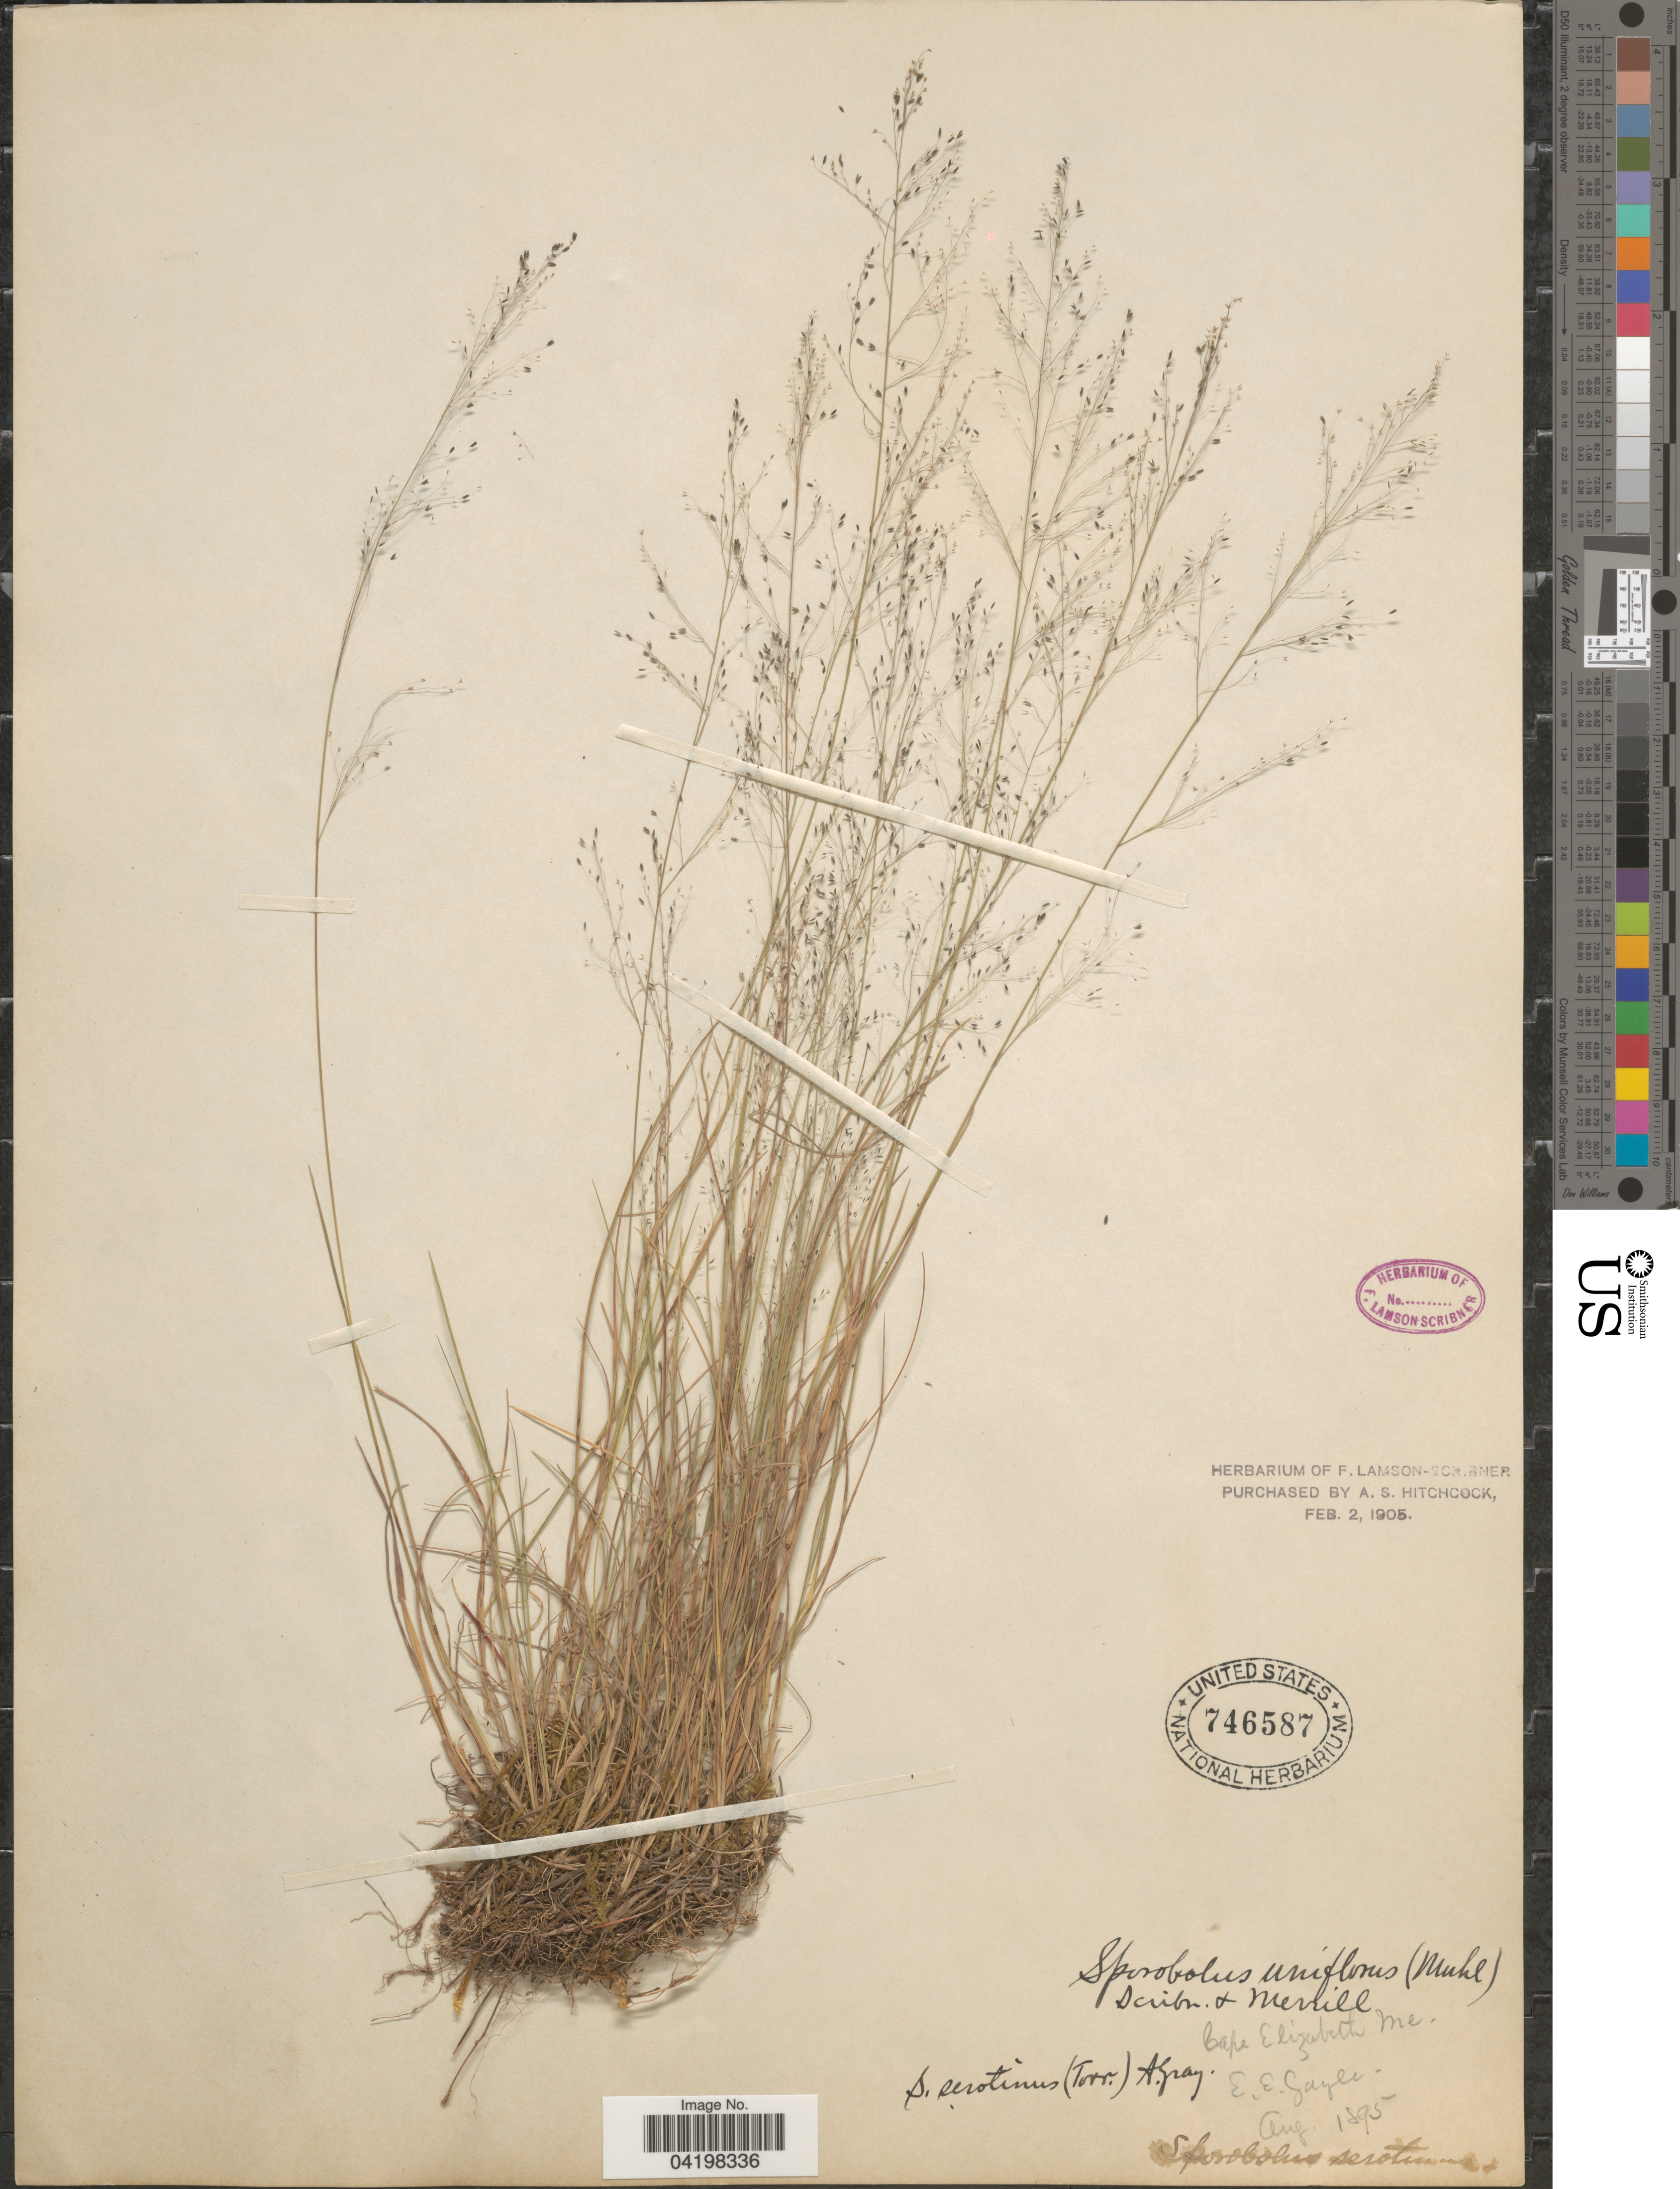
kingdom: Plantae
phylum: Tracheophyta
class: Liliopsida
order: Poales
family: Poaceae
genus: Muhlenbergia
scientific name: Muhlenbergia uniflora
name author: (Muhl.) Fernald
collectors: E. Gayle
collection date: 1895-08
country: United States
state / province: Maine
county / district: Cumberland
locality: Cape Elizabeth.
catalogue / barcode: US 746587